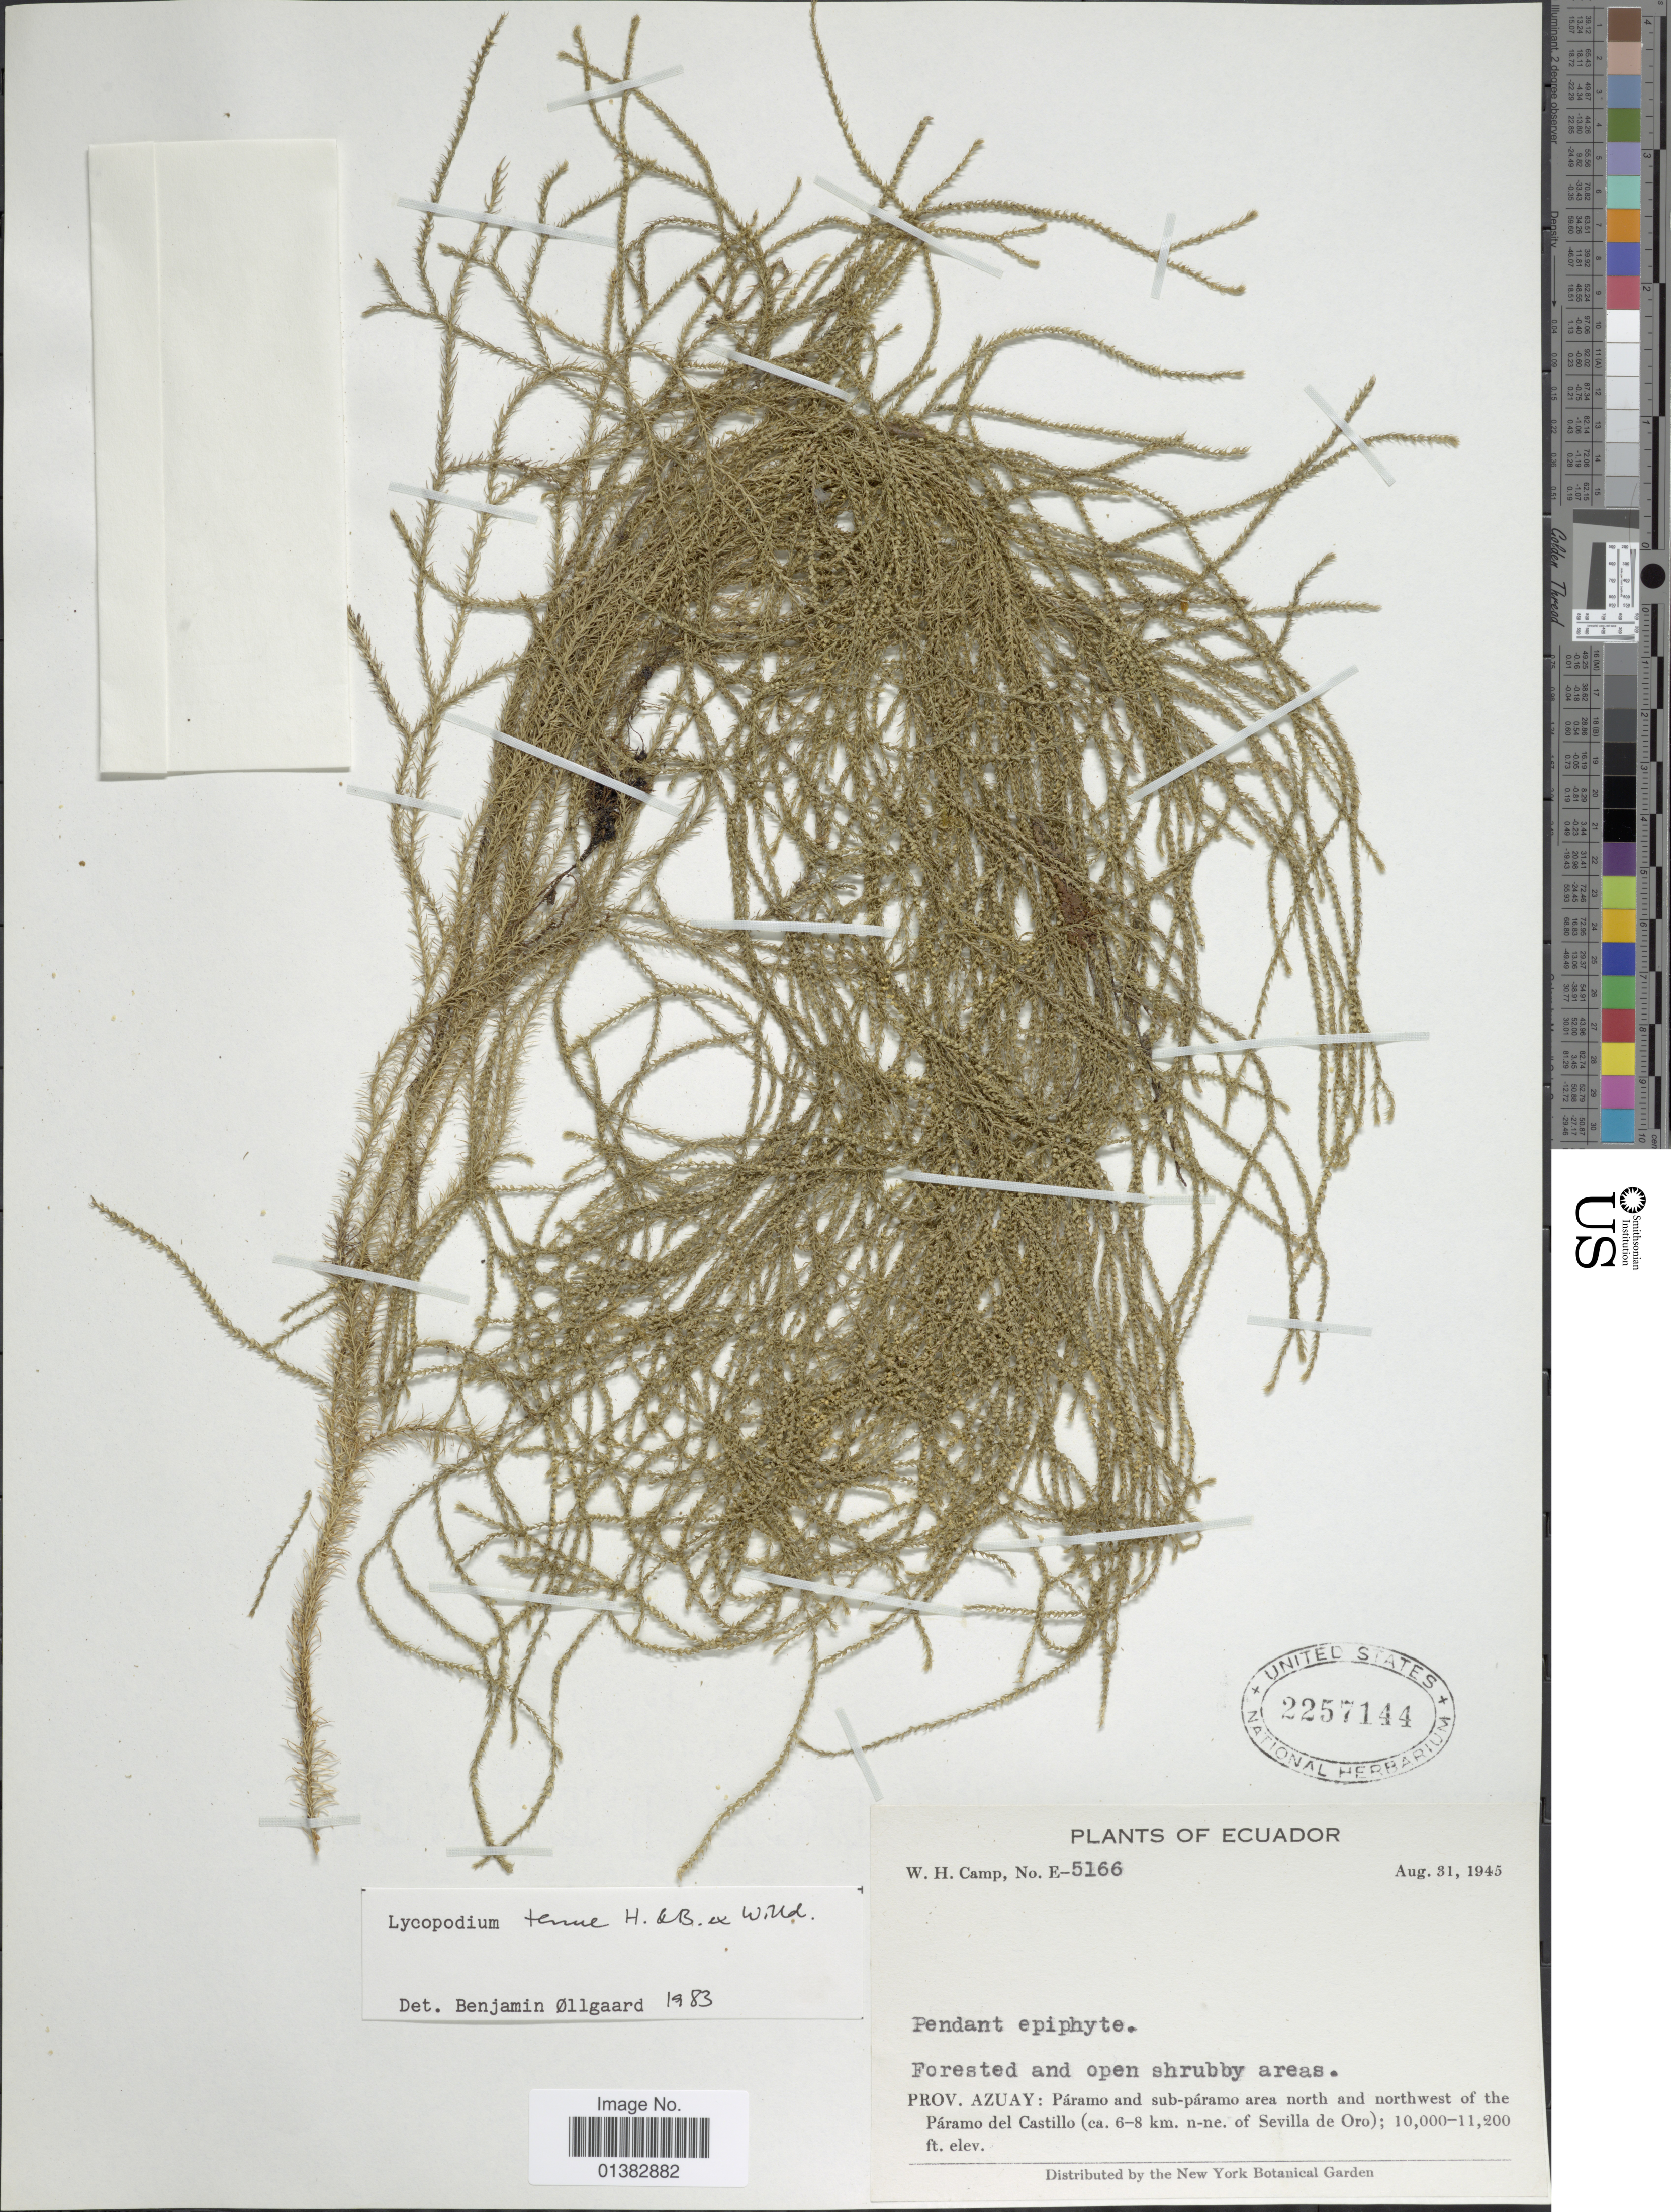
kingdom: Plantae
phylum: Tracheophyta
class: Lycopodiopsida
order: Lycopodiales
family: Lycopodiaceae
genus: Phlegmariurus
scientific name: Phlegmariurus tenuis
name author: (Humb. & Bonpl. ex Willd.) B. Øllg.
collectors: W. H. Camp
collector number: E-5166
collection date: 1945-08-31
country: Ecuador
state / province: Azuay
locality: Páramo and sub-páramo area north and northwest of the Páramo del Castillo (ca. 6-8 km. n-ne. of Sevilla de Oro)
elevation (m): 3048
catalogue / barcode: US 2257144